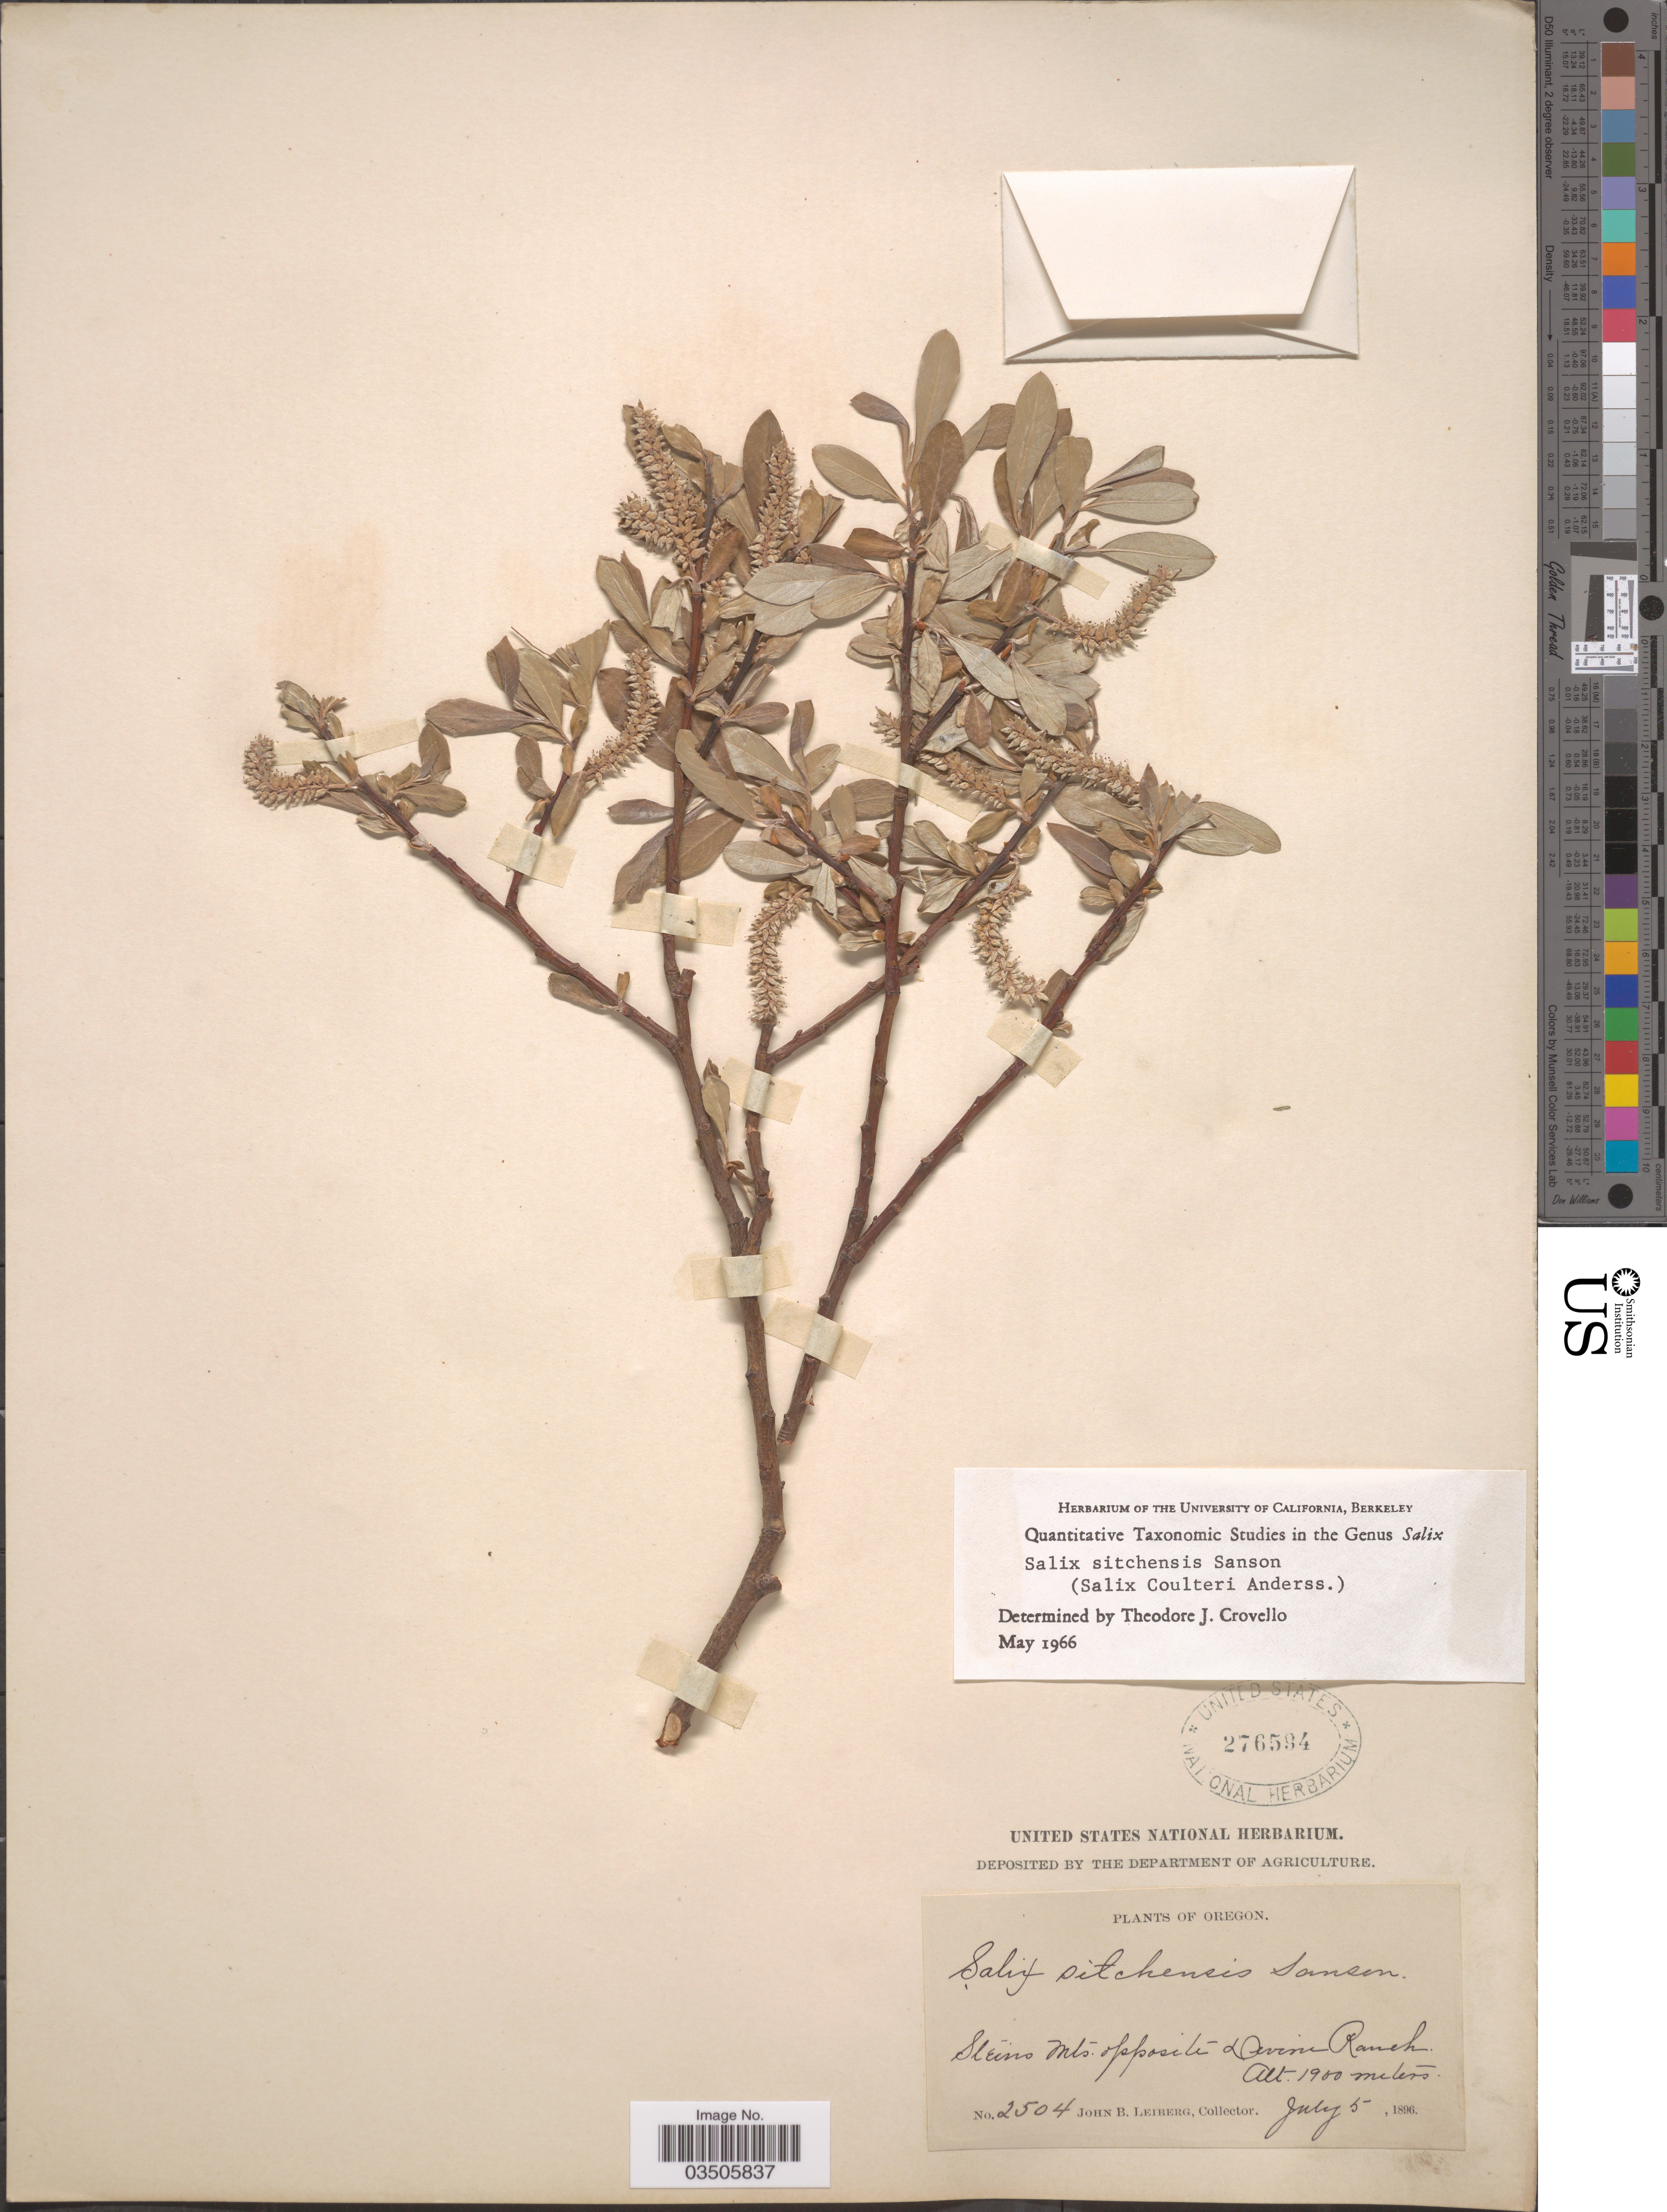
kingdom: Plantae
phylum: Tracheophyta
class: Magnoliopsida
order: Malpighiales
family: Salicaceae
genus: Salix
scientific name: Salix sitchensis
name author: Sanson ex Bong.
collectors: J. B. Leiberg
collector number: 2504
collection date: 1896-07-05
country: United States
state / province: Oregon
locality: Steins Mts. [Steens Mts.] opposite Devine Ranch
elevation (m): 1900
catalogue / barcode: US 276594